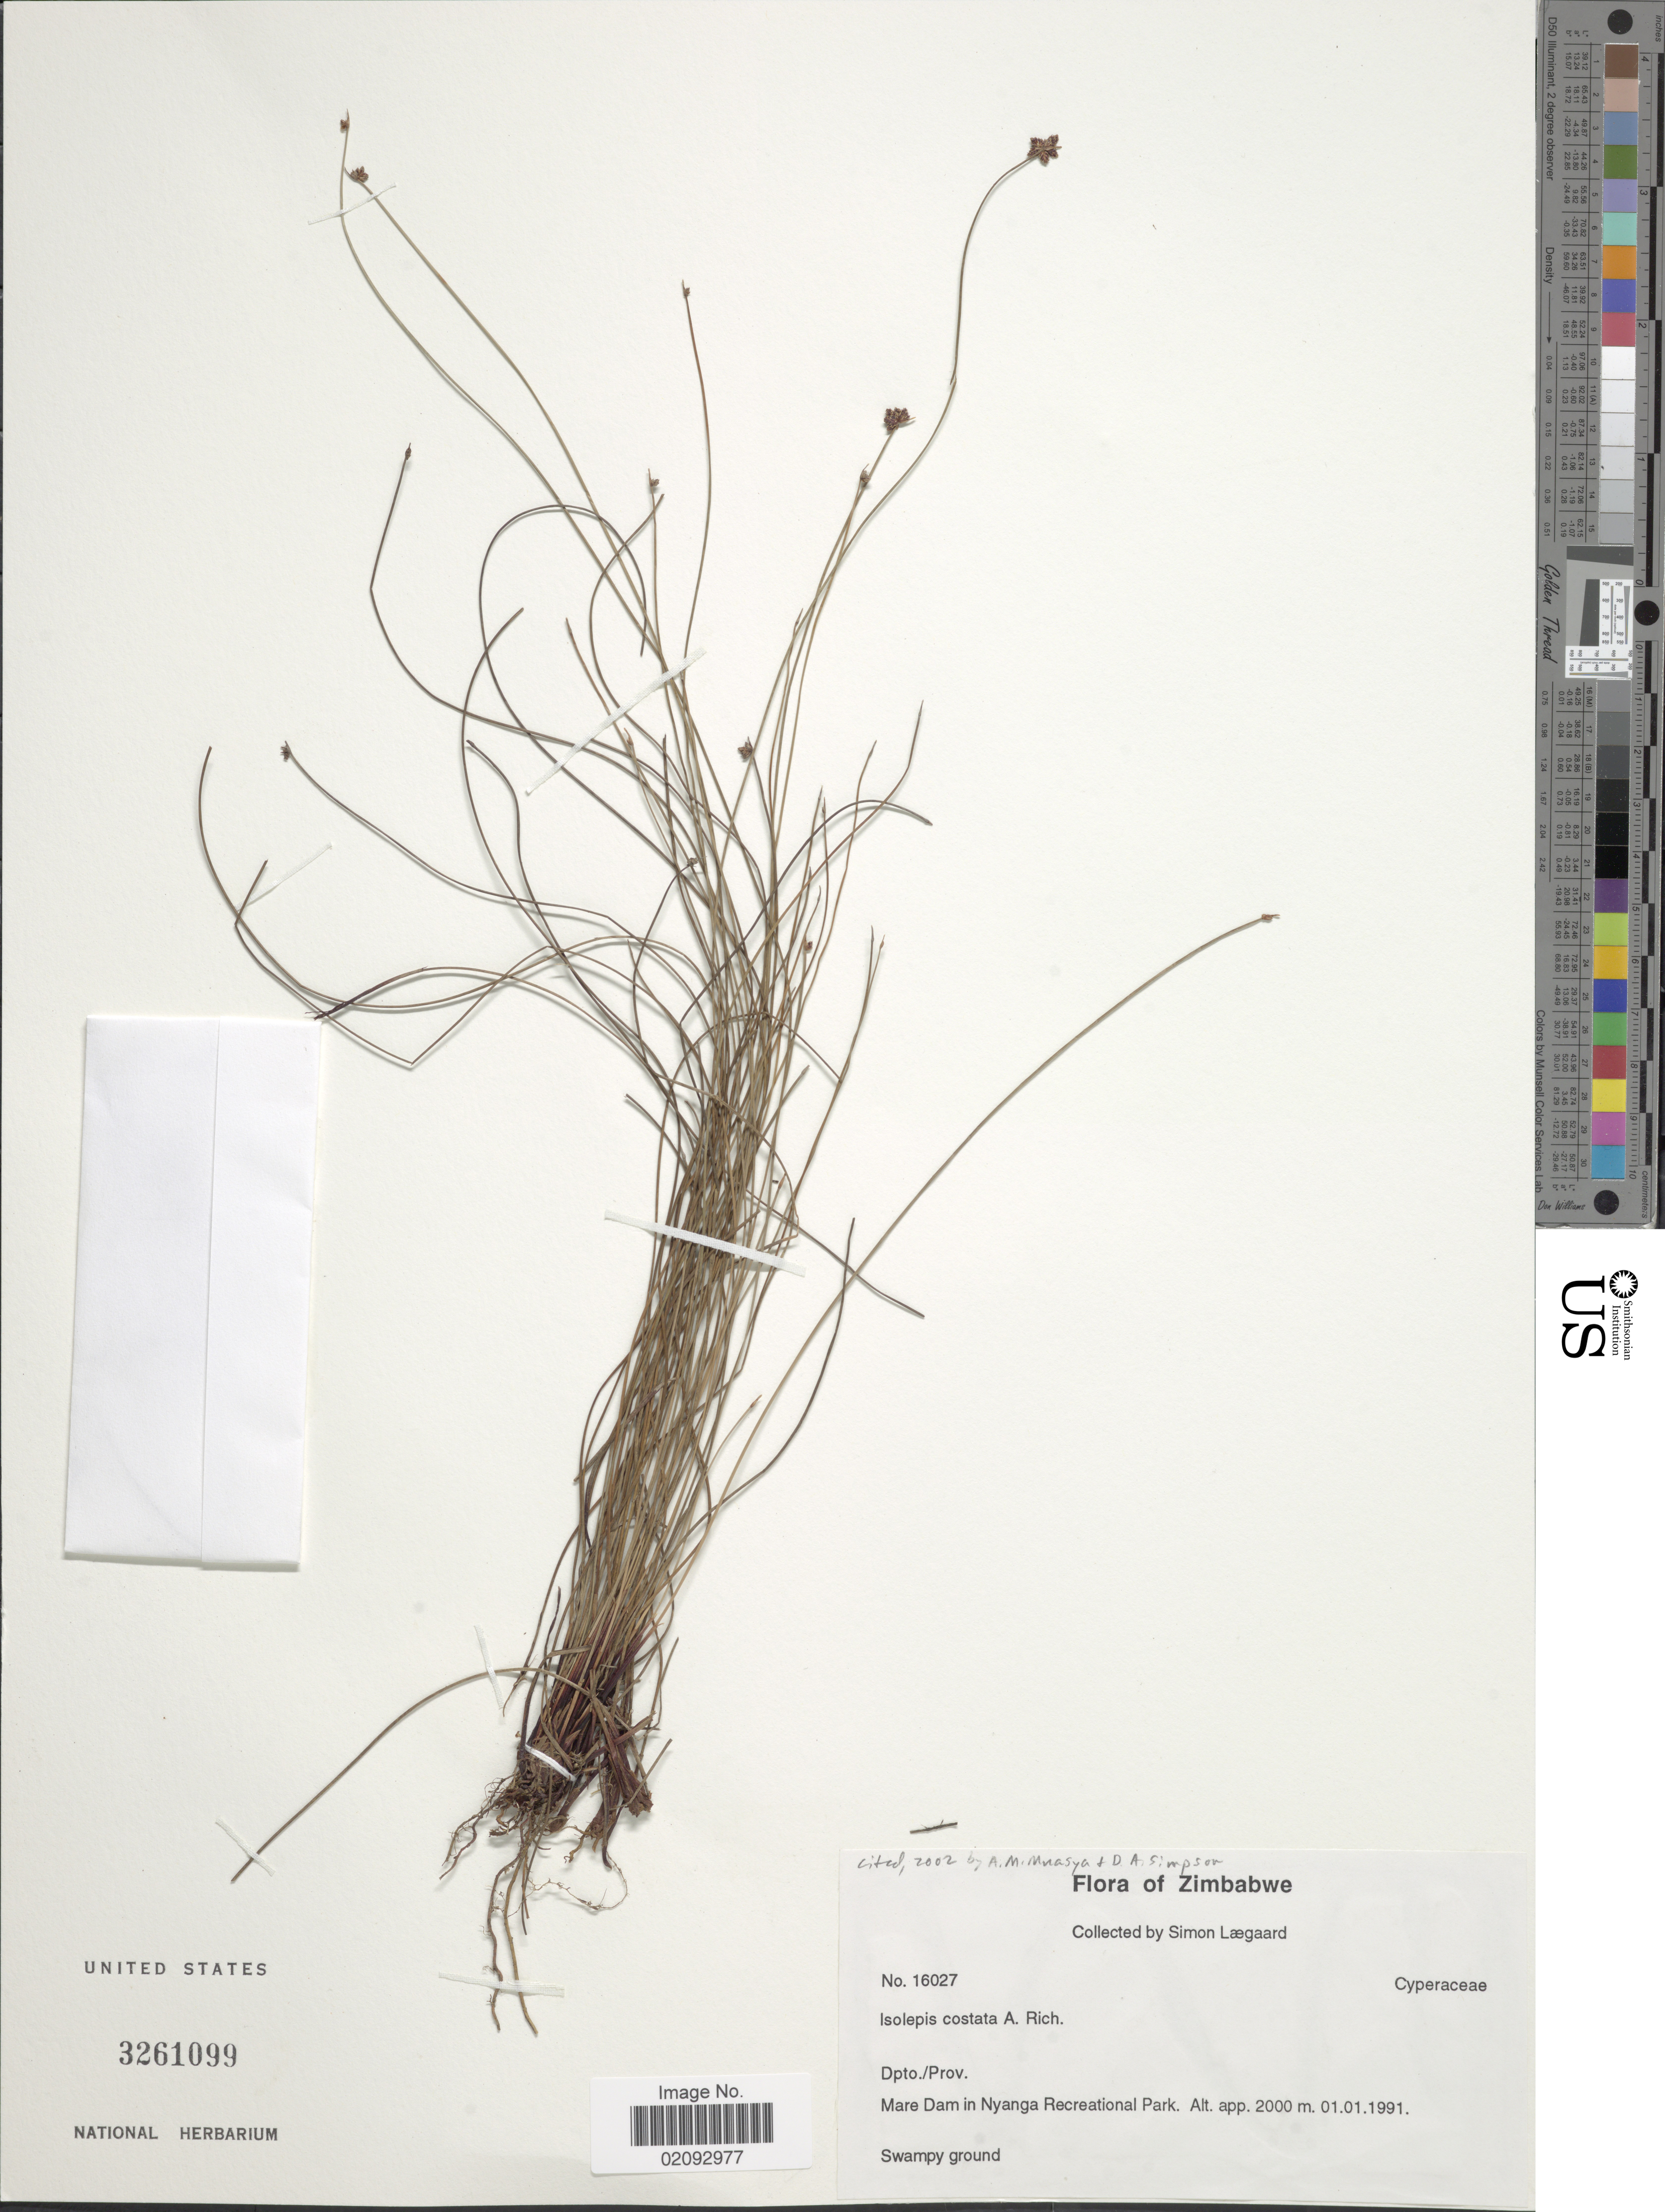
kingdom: Plantae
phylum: Tracheophyta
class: Liliopsida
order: Poales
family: Cyperaceae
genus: Isolepis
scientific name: Isolepis costata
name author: Hochst. ex A. Rich.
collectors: S. Lægaard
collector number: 16027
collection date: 1991-01-01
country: Zimbabwe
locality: Dpto/Prov. Mare Dam in Nyanga Recreational Park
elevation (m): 2000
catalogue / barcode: US 3261099